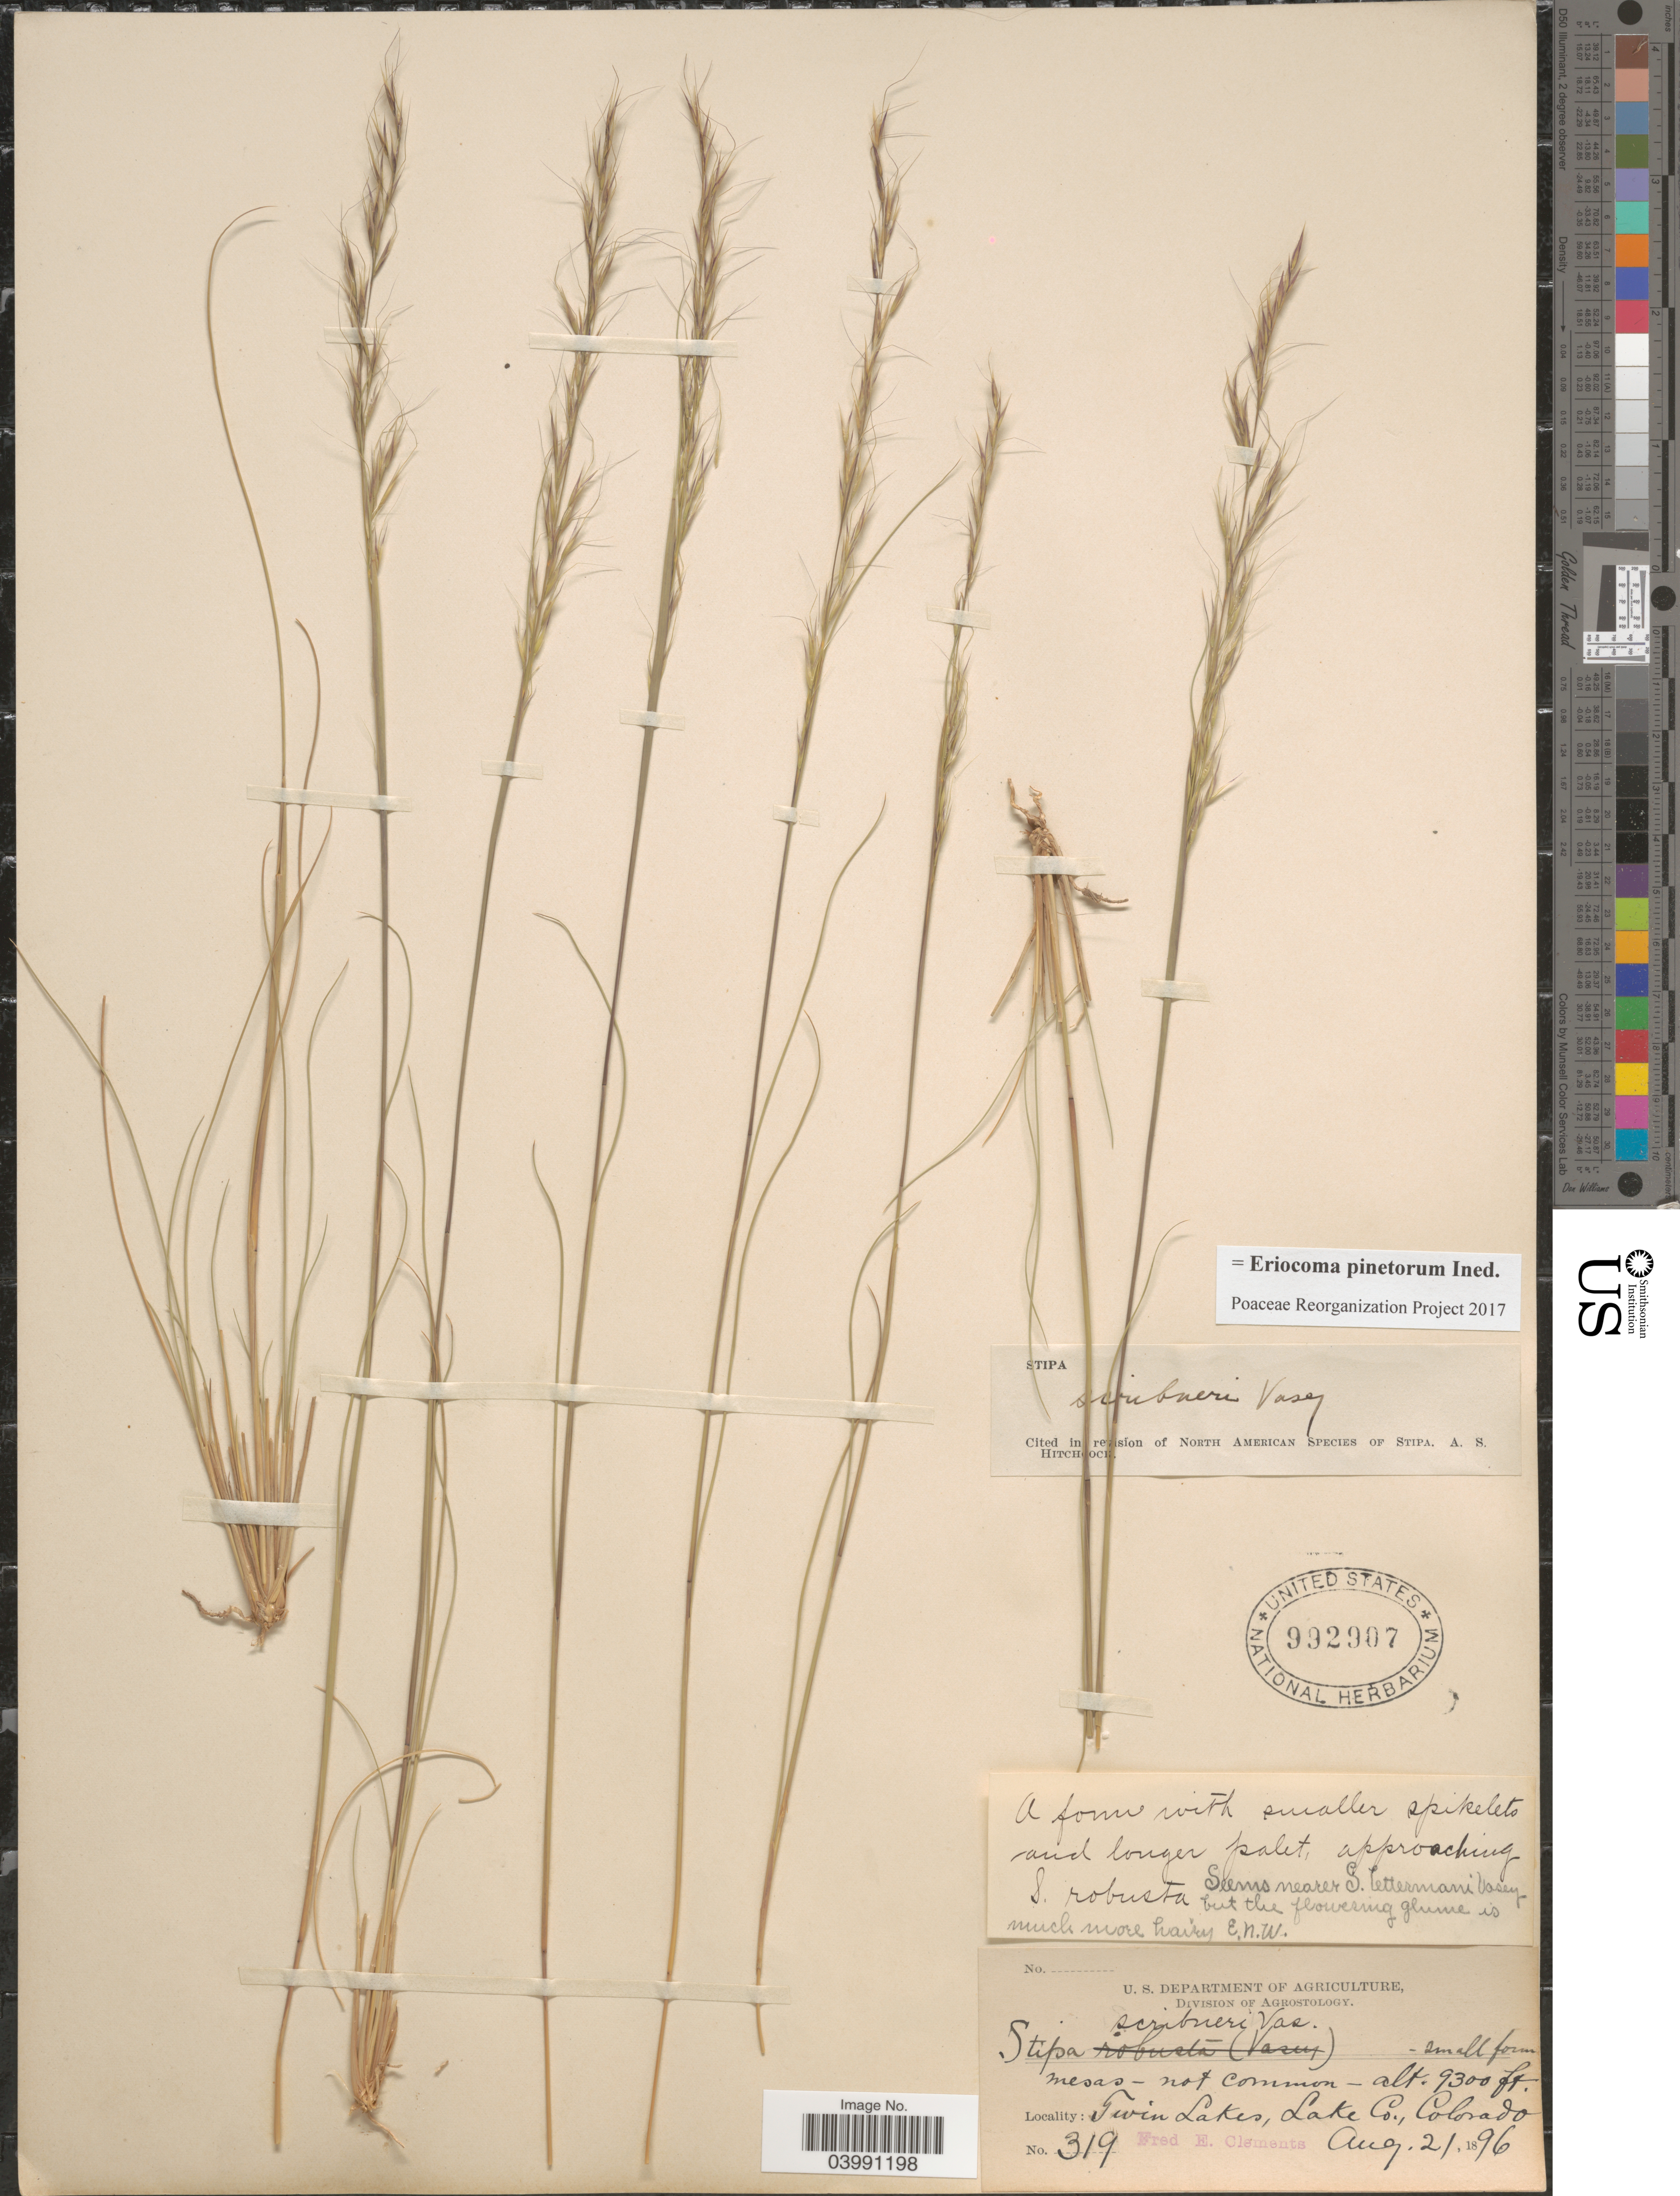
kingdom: Plantae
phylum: Tracheophyta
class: Liliopsida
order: Poales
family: Poaceae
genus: Eriocoma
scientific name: Eriocoma pinetorum ined.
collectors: F. E. Clements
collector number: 319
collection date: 1896-08-21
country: United States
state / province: Colorado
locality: Twin Lakes, Lake Co.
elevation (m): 2835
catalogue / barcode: US 992907